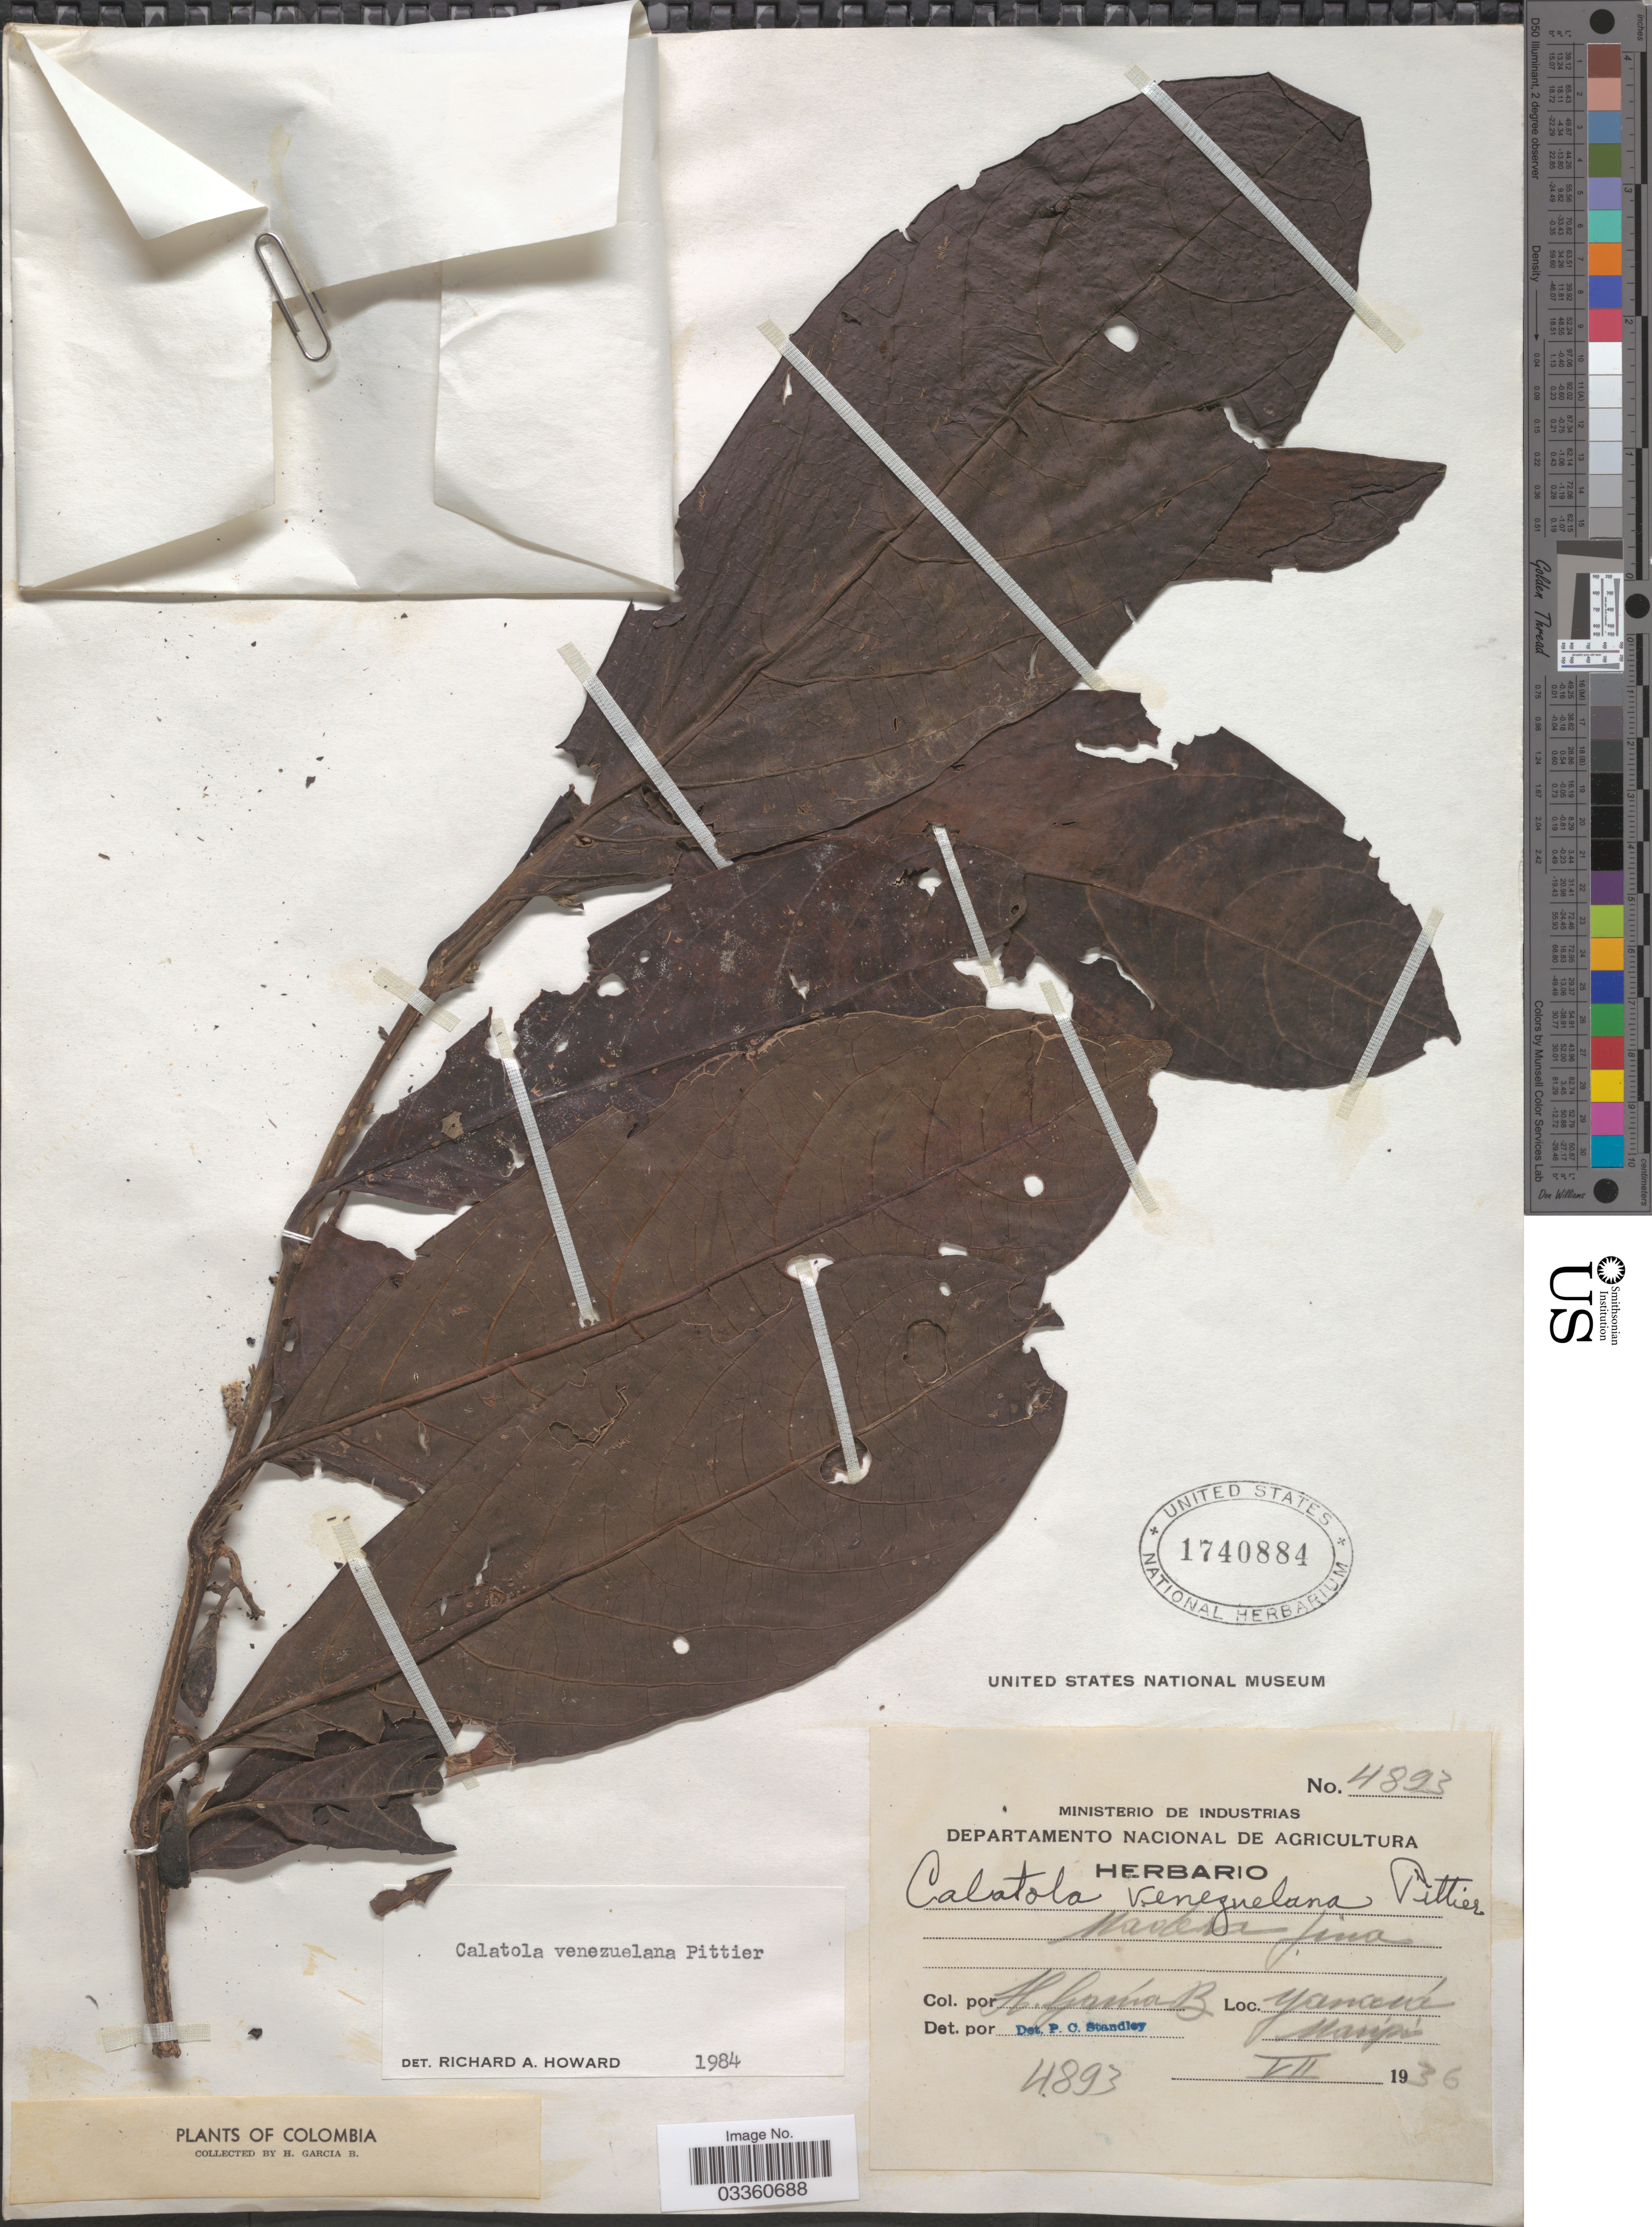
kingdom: Plantae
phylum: Tracheophyta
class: Magnoliopsida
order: Metteniusales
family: Metteniusaceae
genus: Calatola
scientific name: Calatola venezuelana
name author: Pittier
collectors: H. García B.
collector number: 4893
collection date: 1936-07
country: Colombia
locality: Yanaca, Maripi.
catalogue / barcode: US 1740884